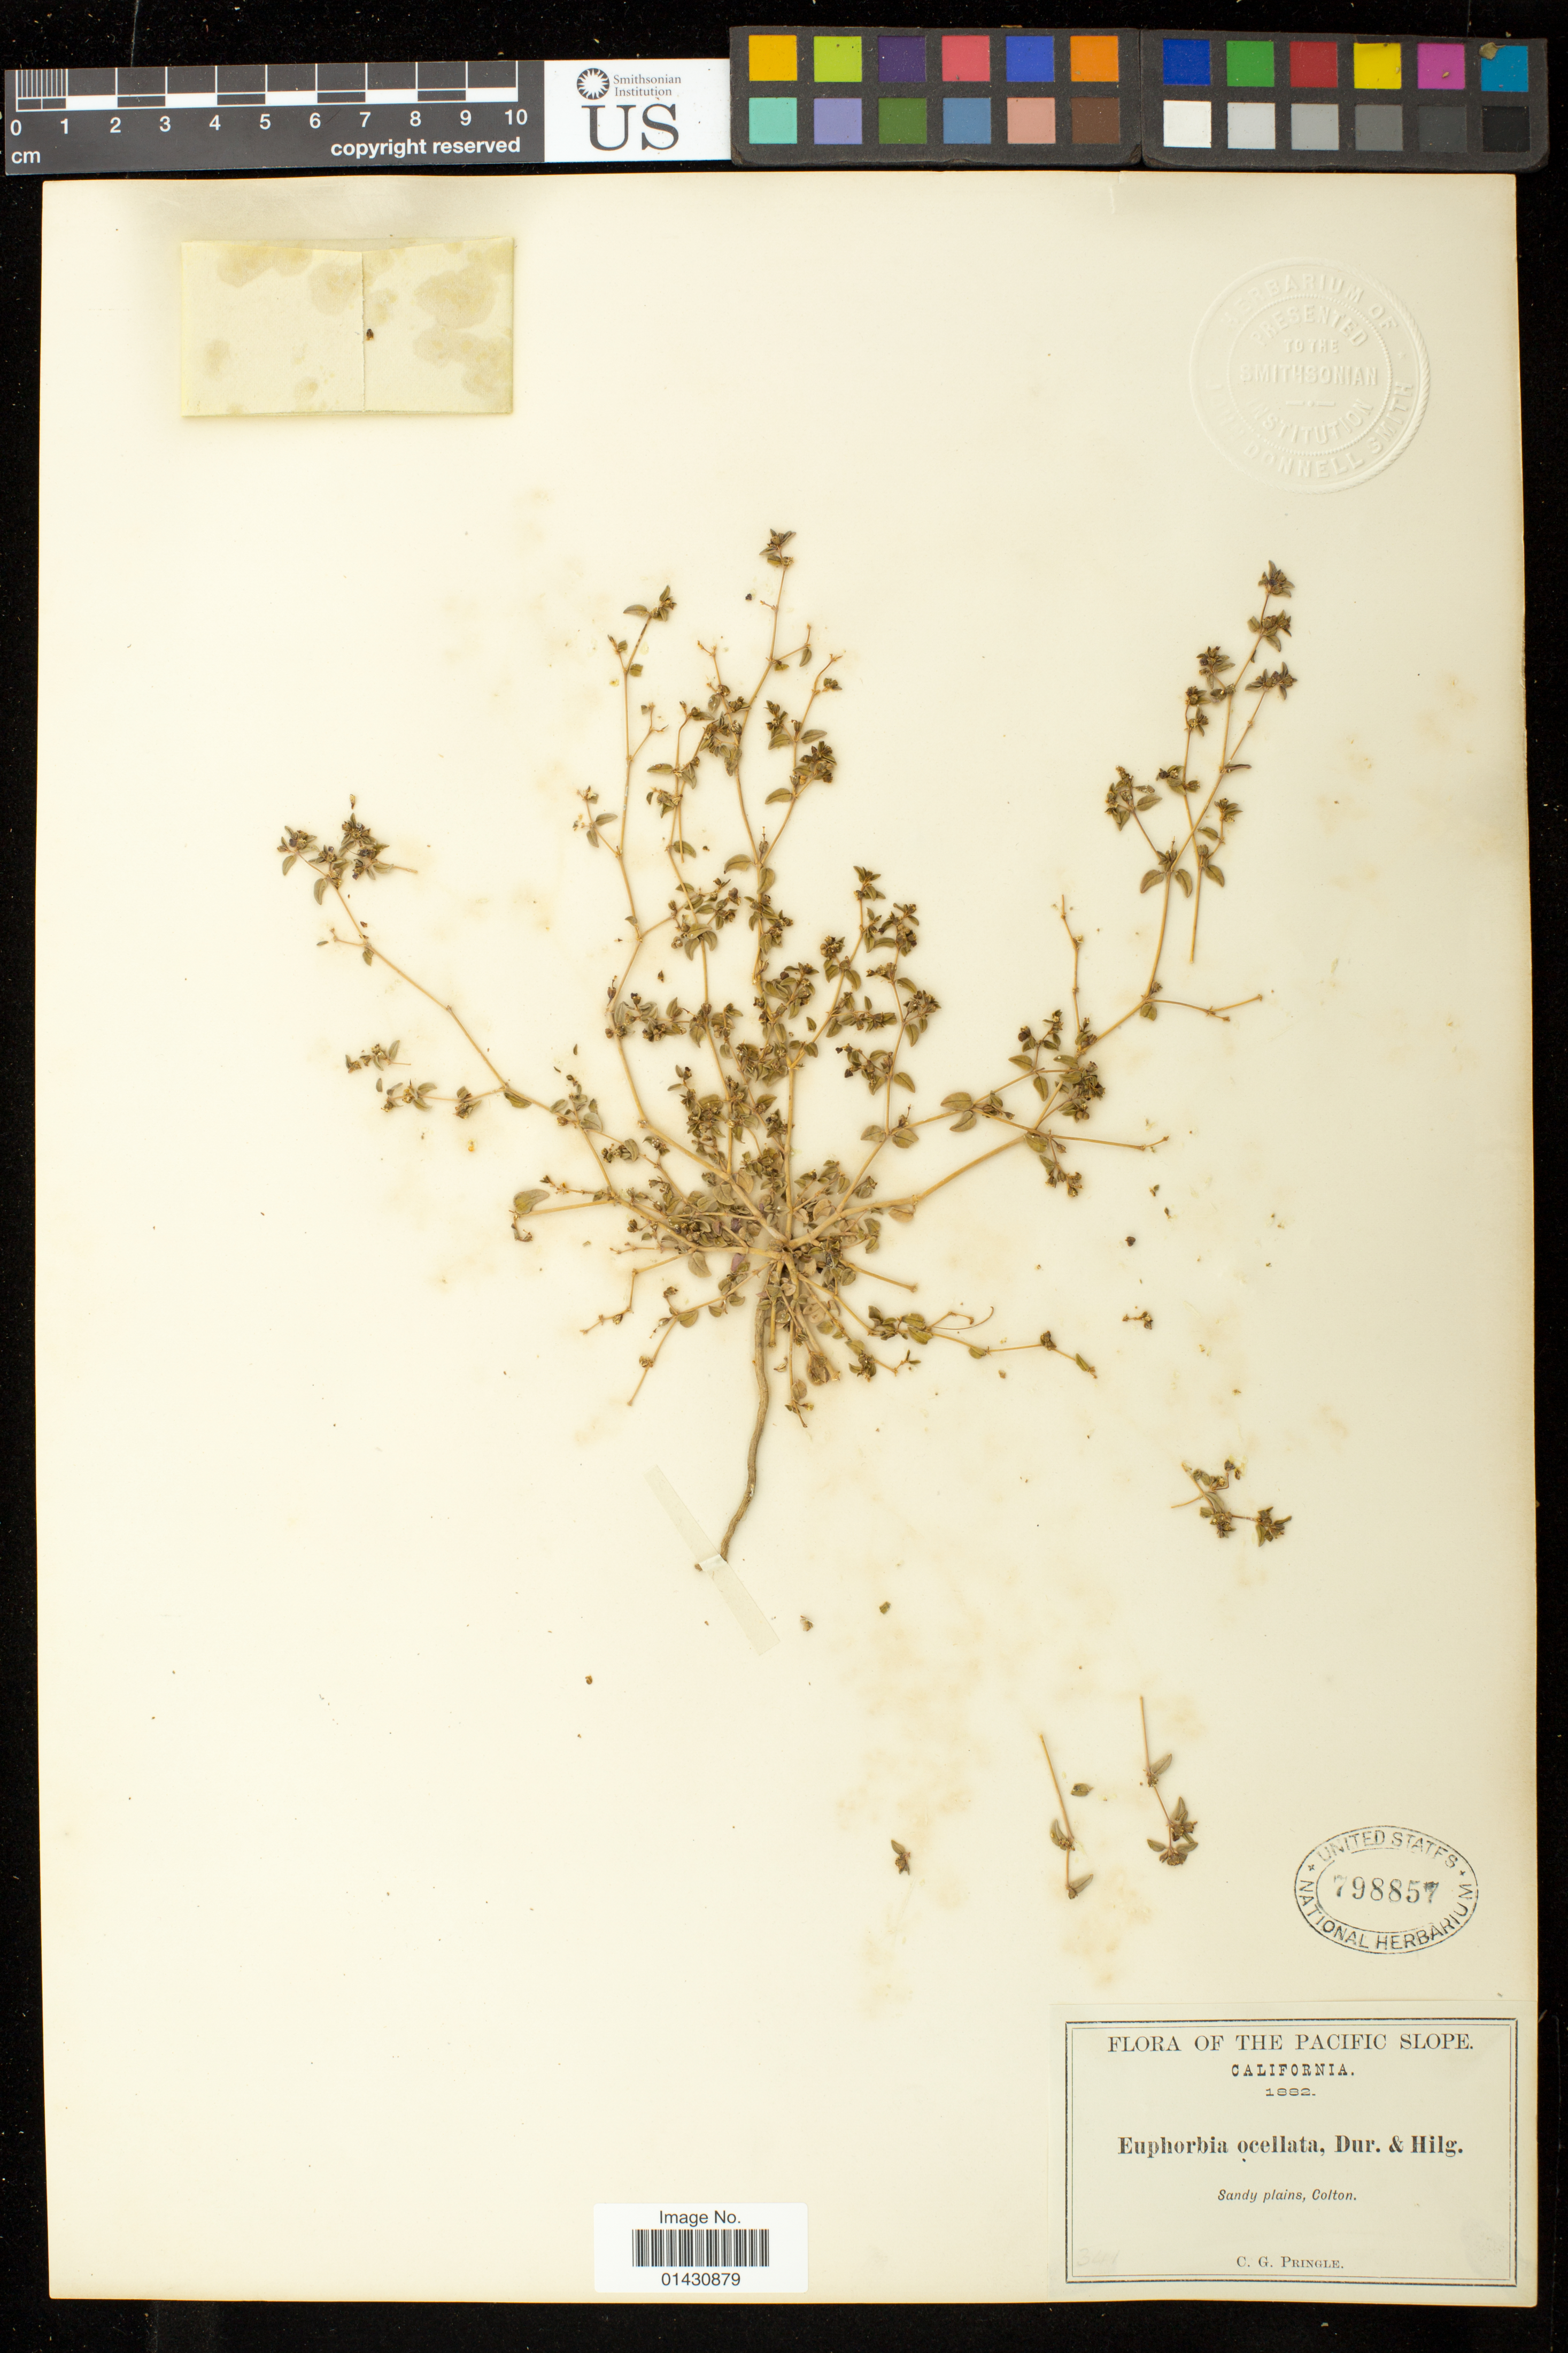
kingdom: Plantae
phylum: Tracheophyta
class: Magnoliopsida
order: Malpighiales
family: Euphorbiaceae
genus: Euphorbia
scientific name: Euphorbia ocellata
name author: Durand & Hilg.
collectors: C. G. Pringle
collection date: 1882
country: United States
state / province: California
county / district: San Bernardino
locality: Colton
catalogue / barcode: US 798857